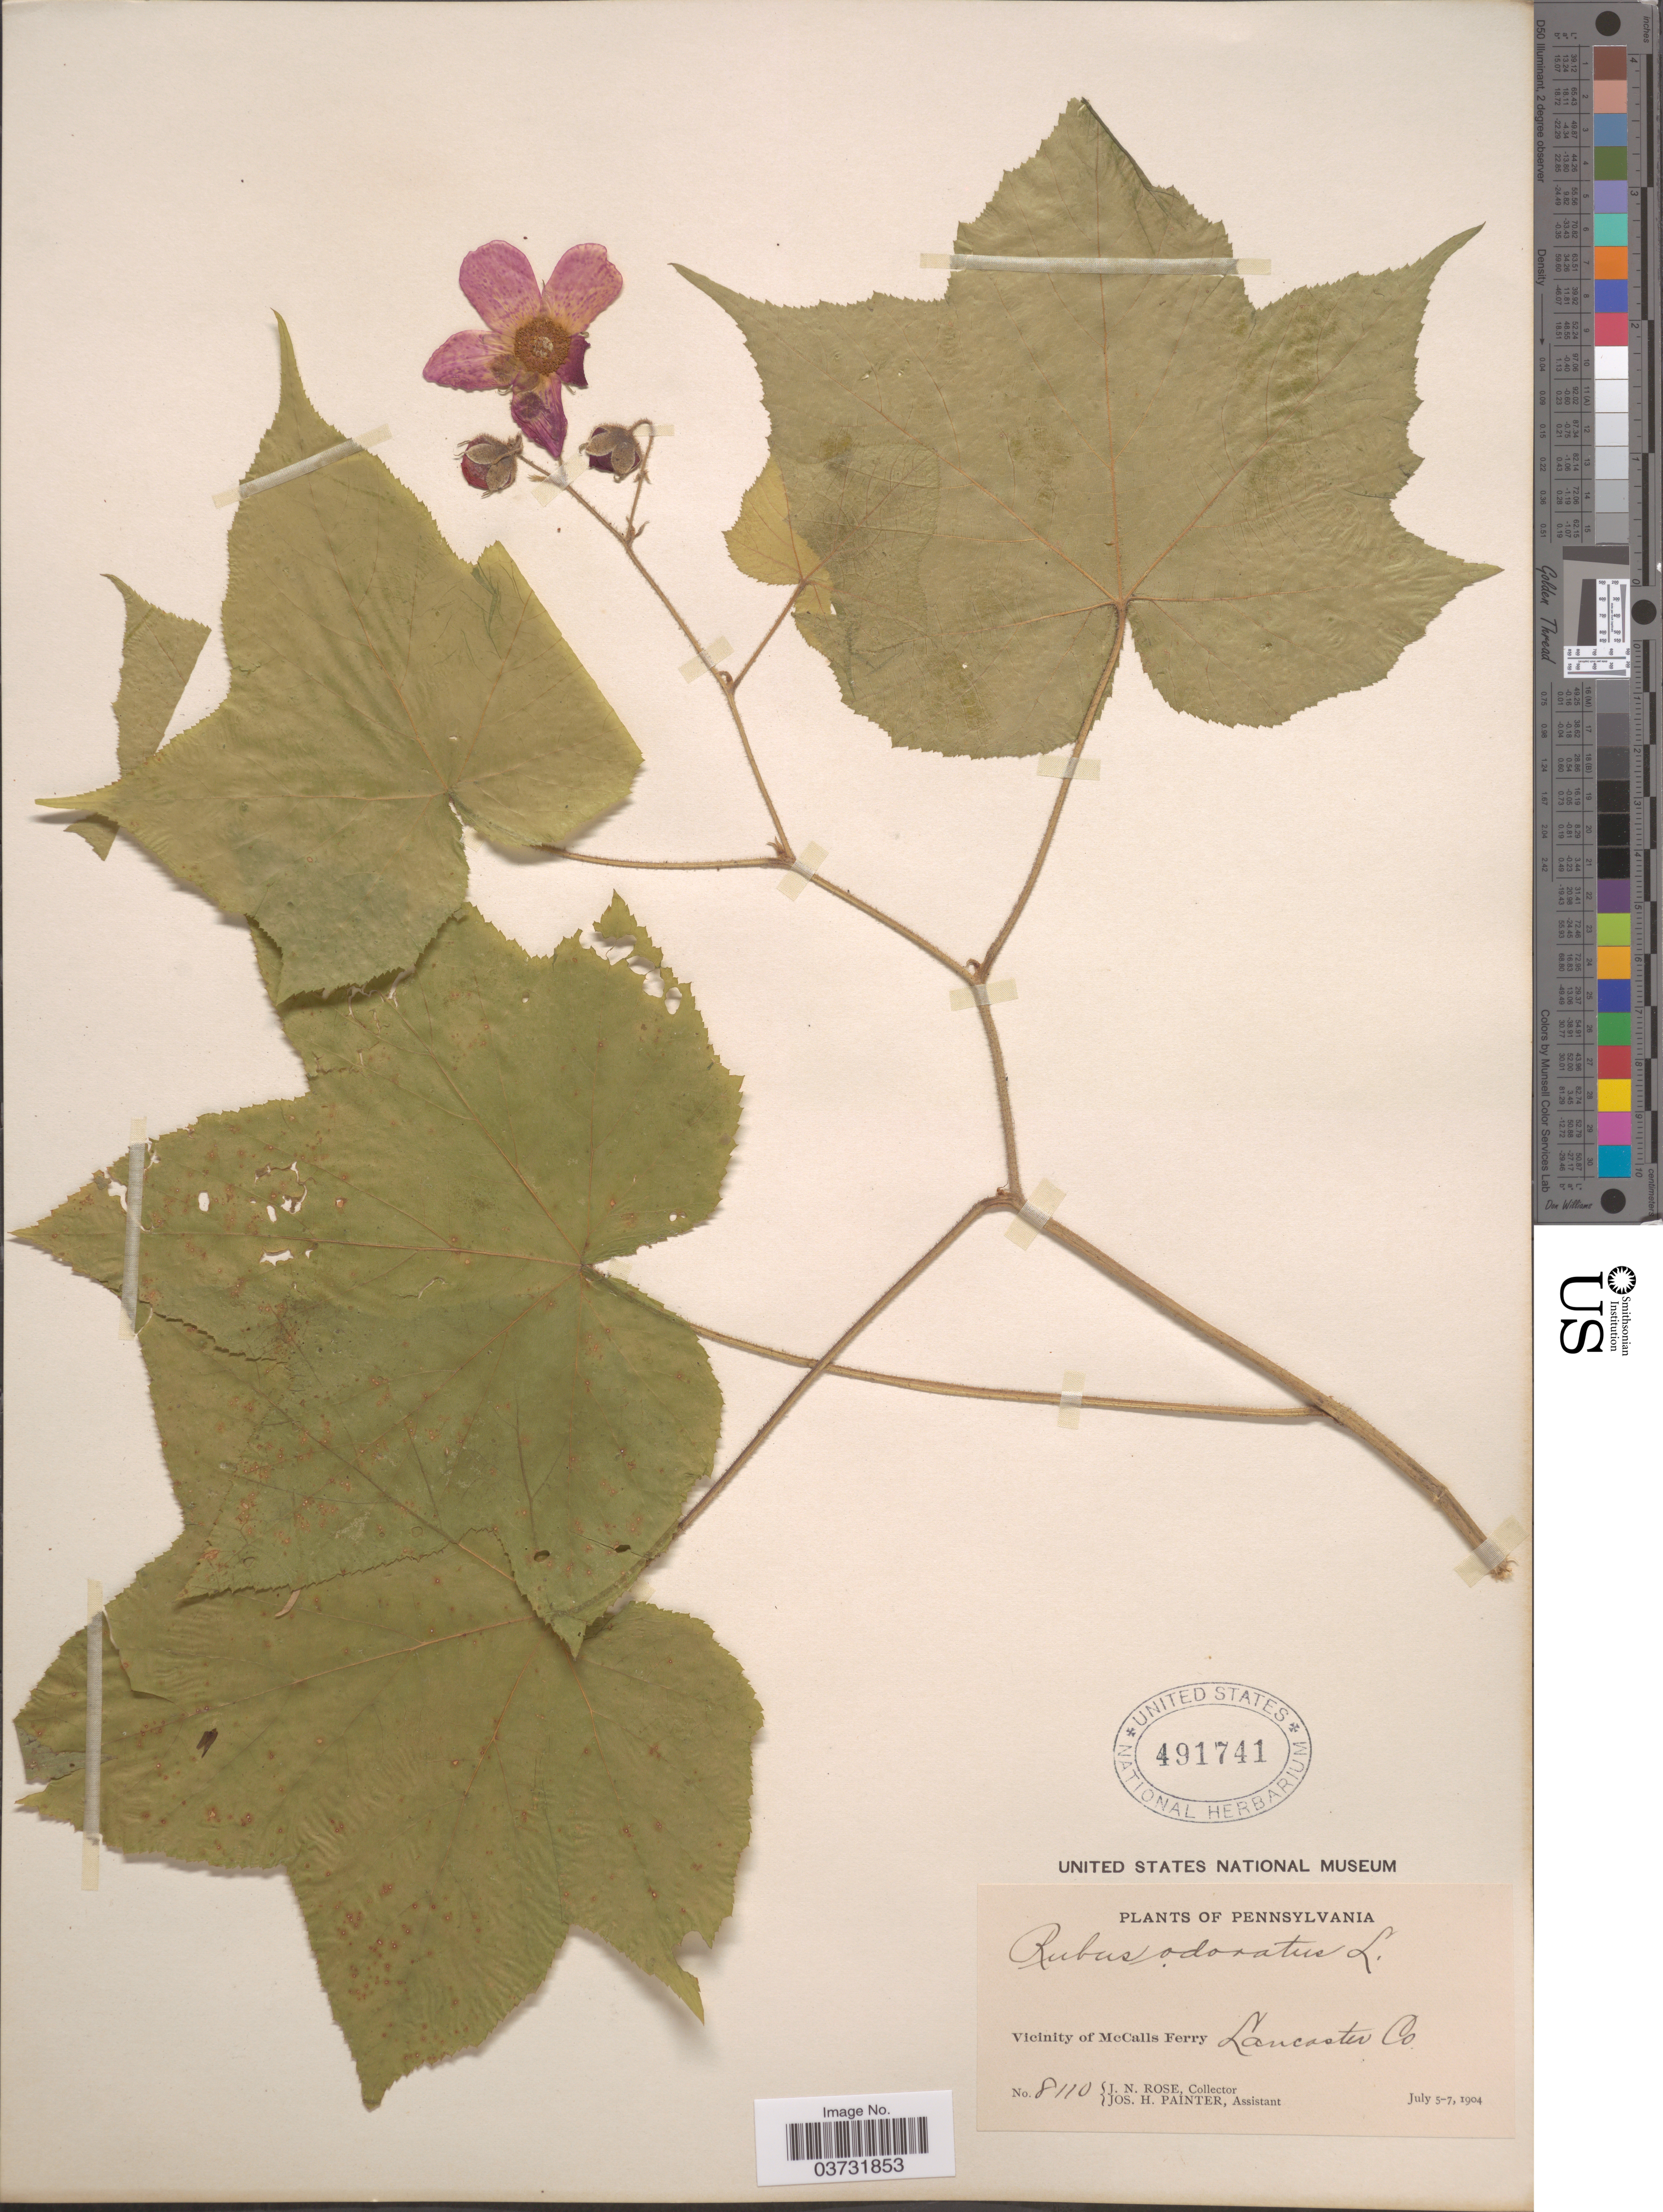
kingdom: Plantae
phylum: Tracheophyta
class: Magnoliopsida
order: Rosales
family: Rosaceae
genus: Rubus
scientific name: Rubus odoratus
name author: L.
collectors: J. N. Rose & J. H. Painter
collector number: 8110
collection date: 1904-07-05/1904-07-07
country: United States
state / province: Pennsylvania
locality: Vicinity of McCalls Ferry. Lancaster Co.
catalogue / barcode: US 491741